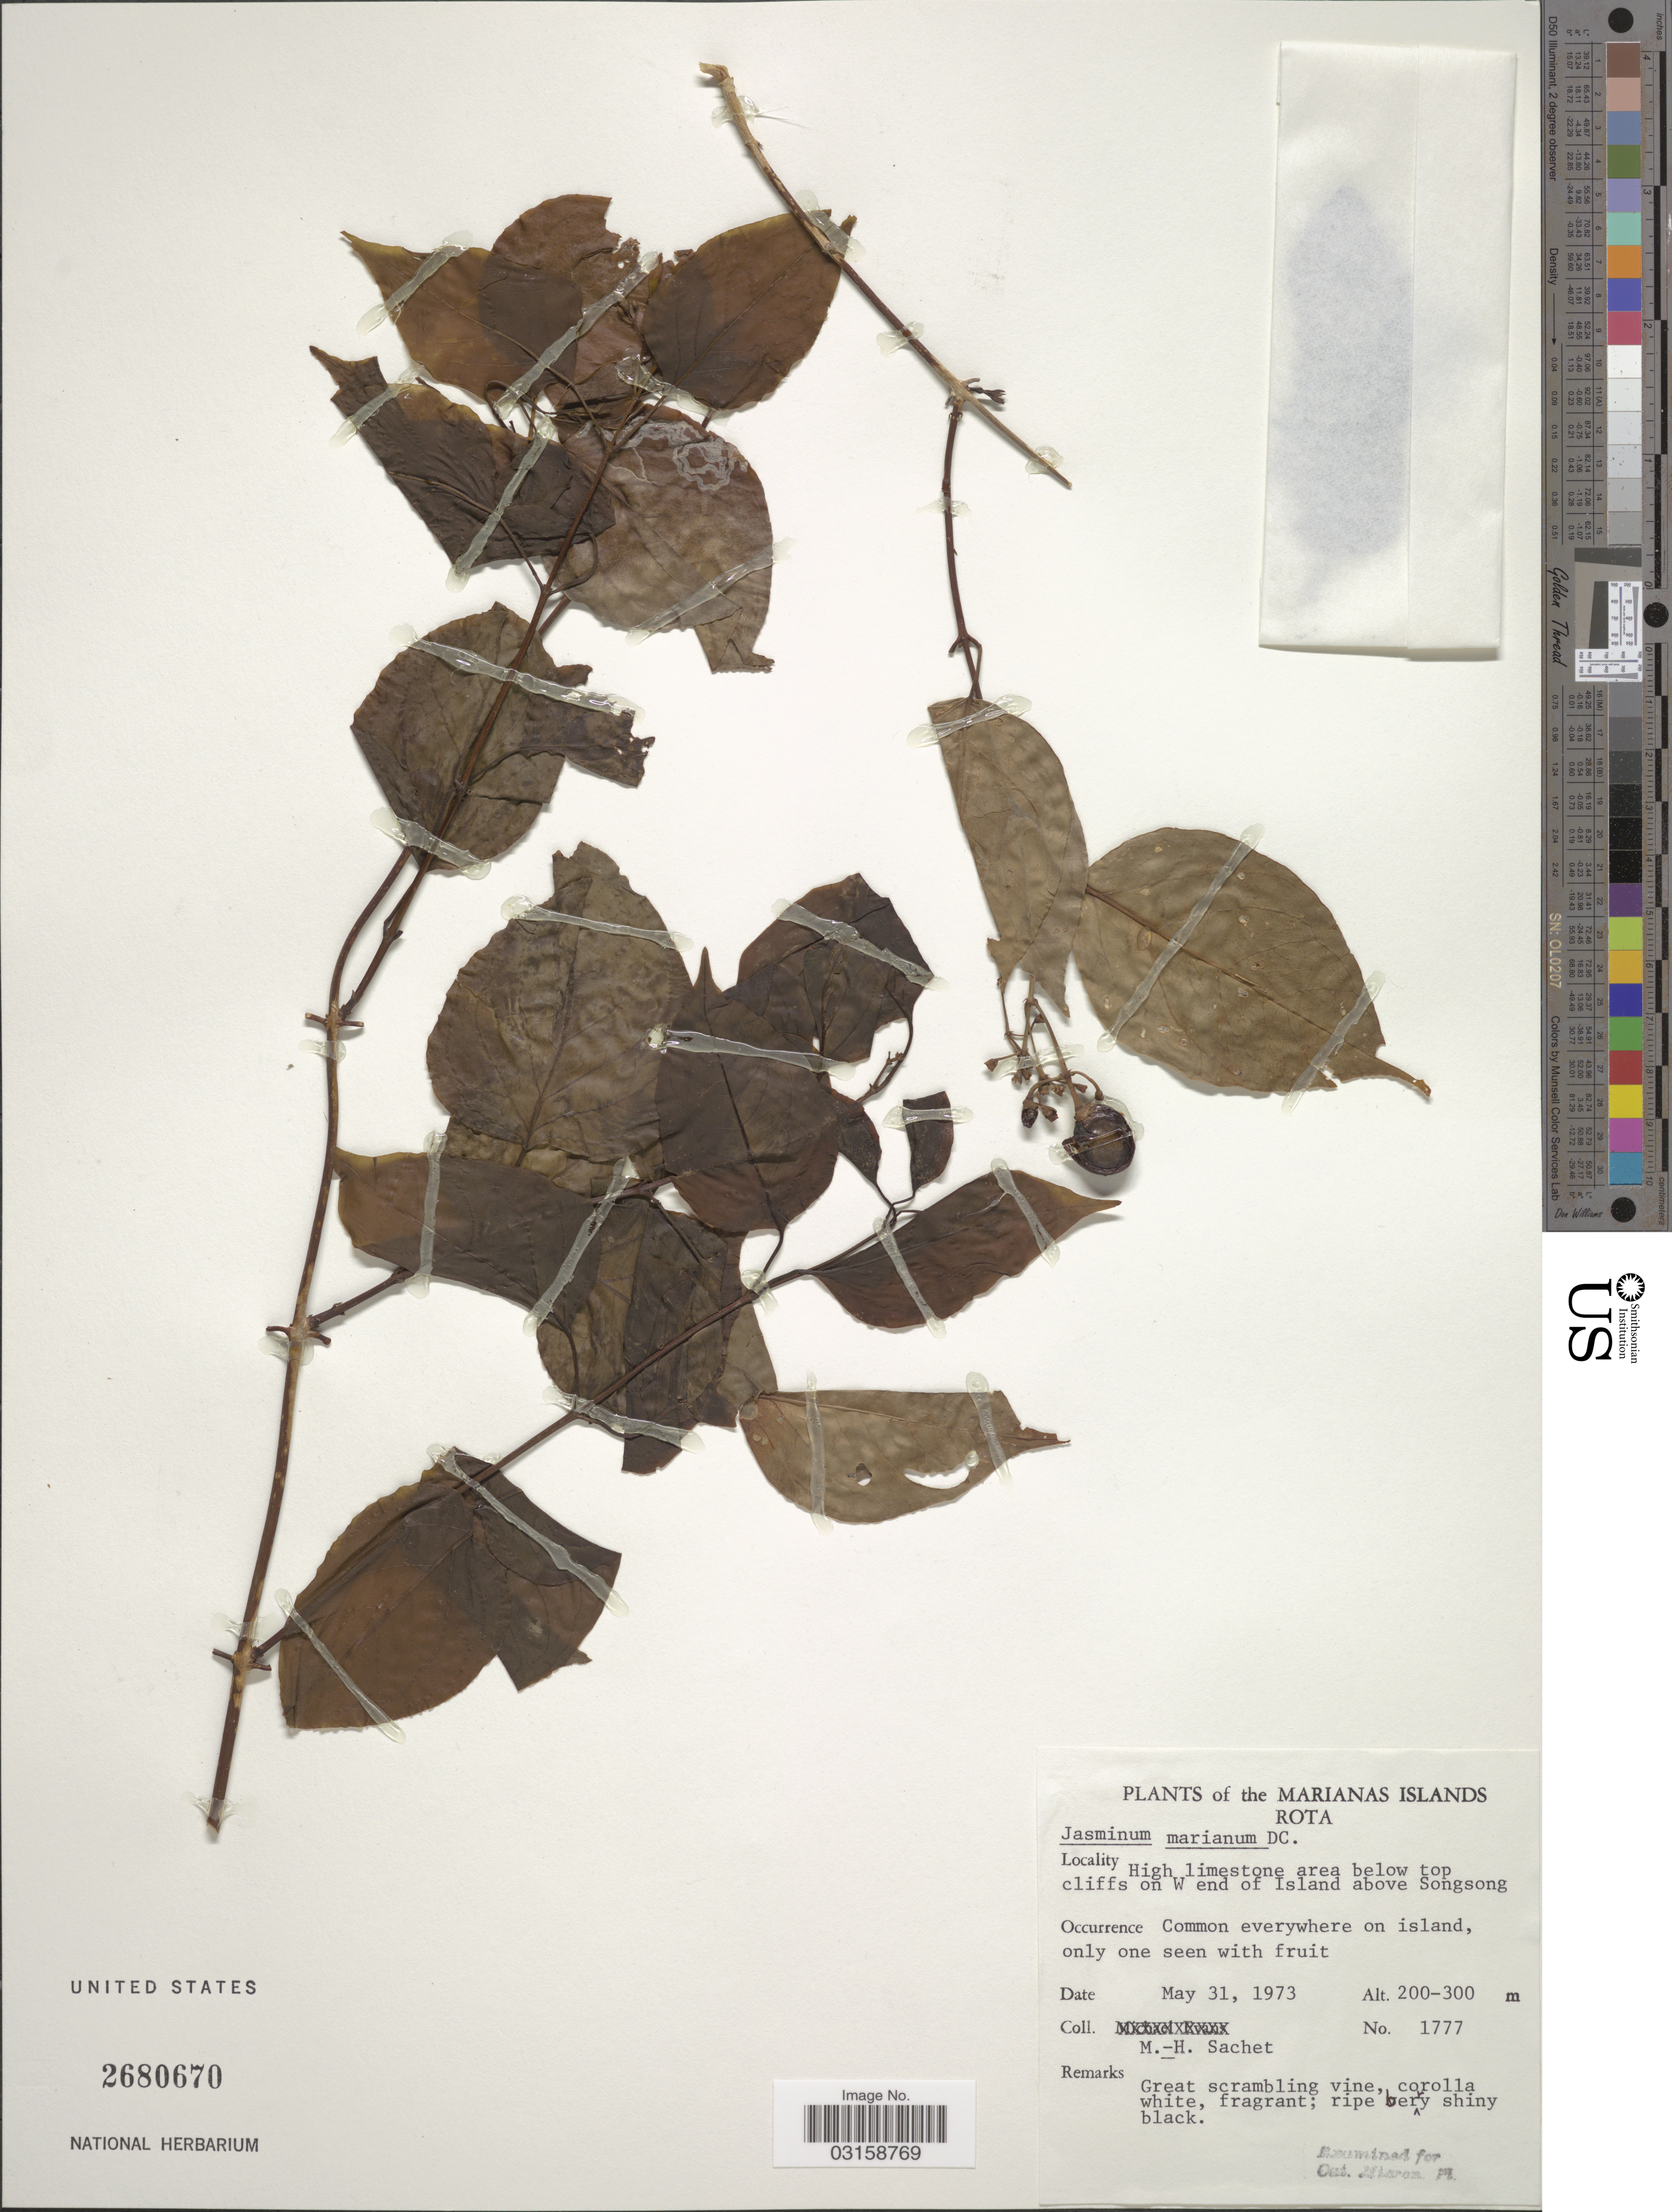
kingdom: Plantae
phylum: Tracheophyta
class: Magnoliopsida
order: Lamiales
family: Oleaceae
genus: Jasminum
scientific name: Jasminum marianum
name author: DC.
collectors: M.-H. Sachet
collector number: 1777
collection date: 1973-05-31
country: Northern Mariana Islands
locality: Marianas Islands. Rota. W end of Island above Songsong.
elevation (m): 200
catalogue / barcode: US 2680670